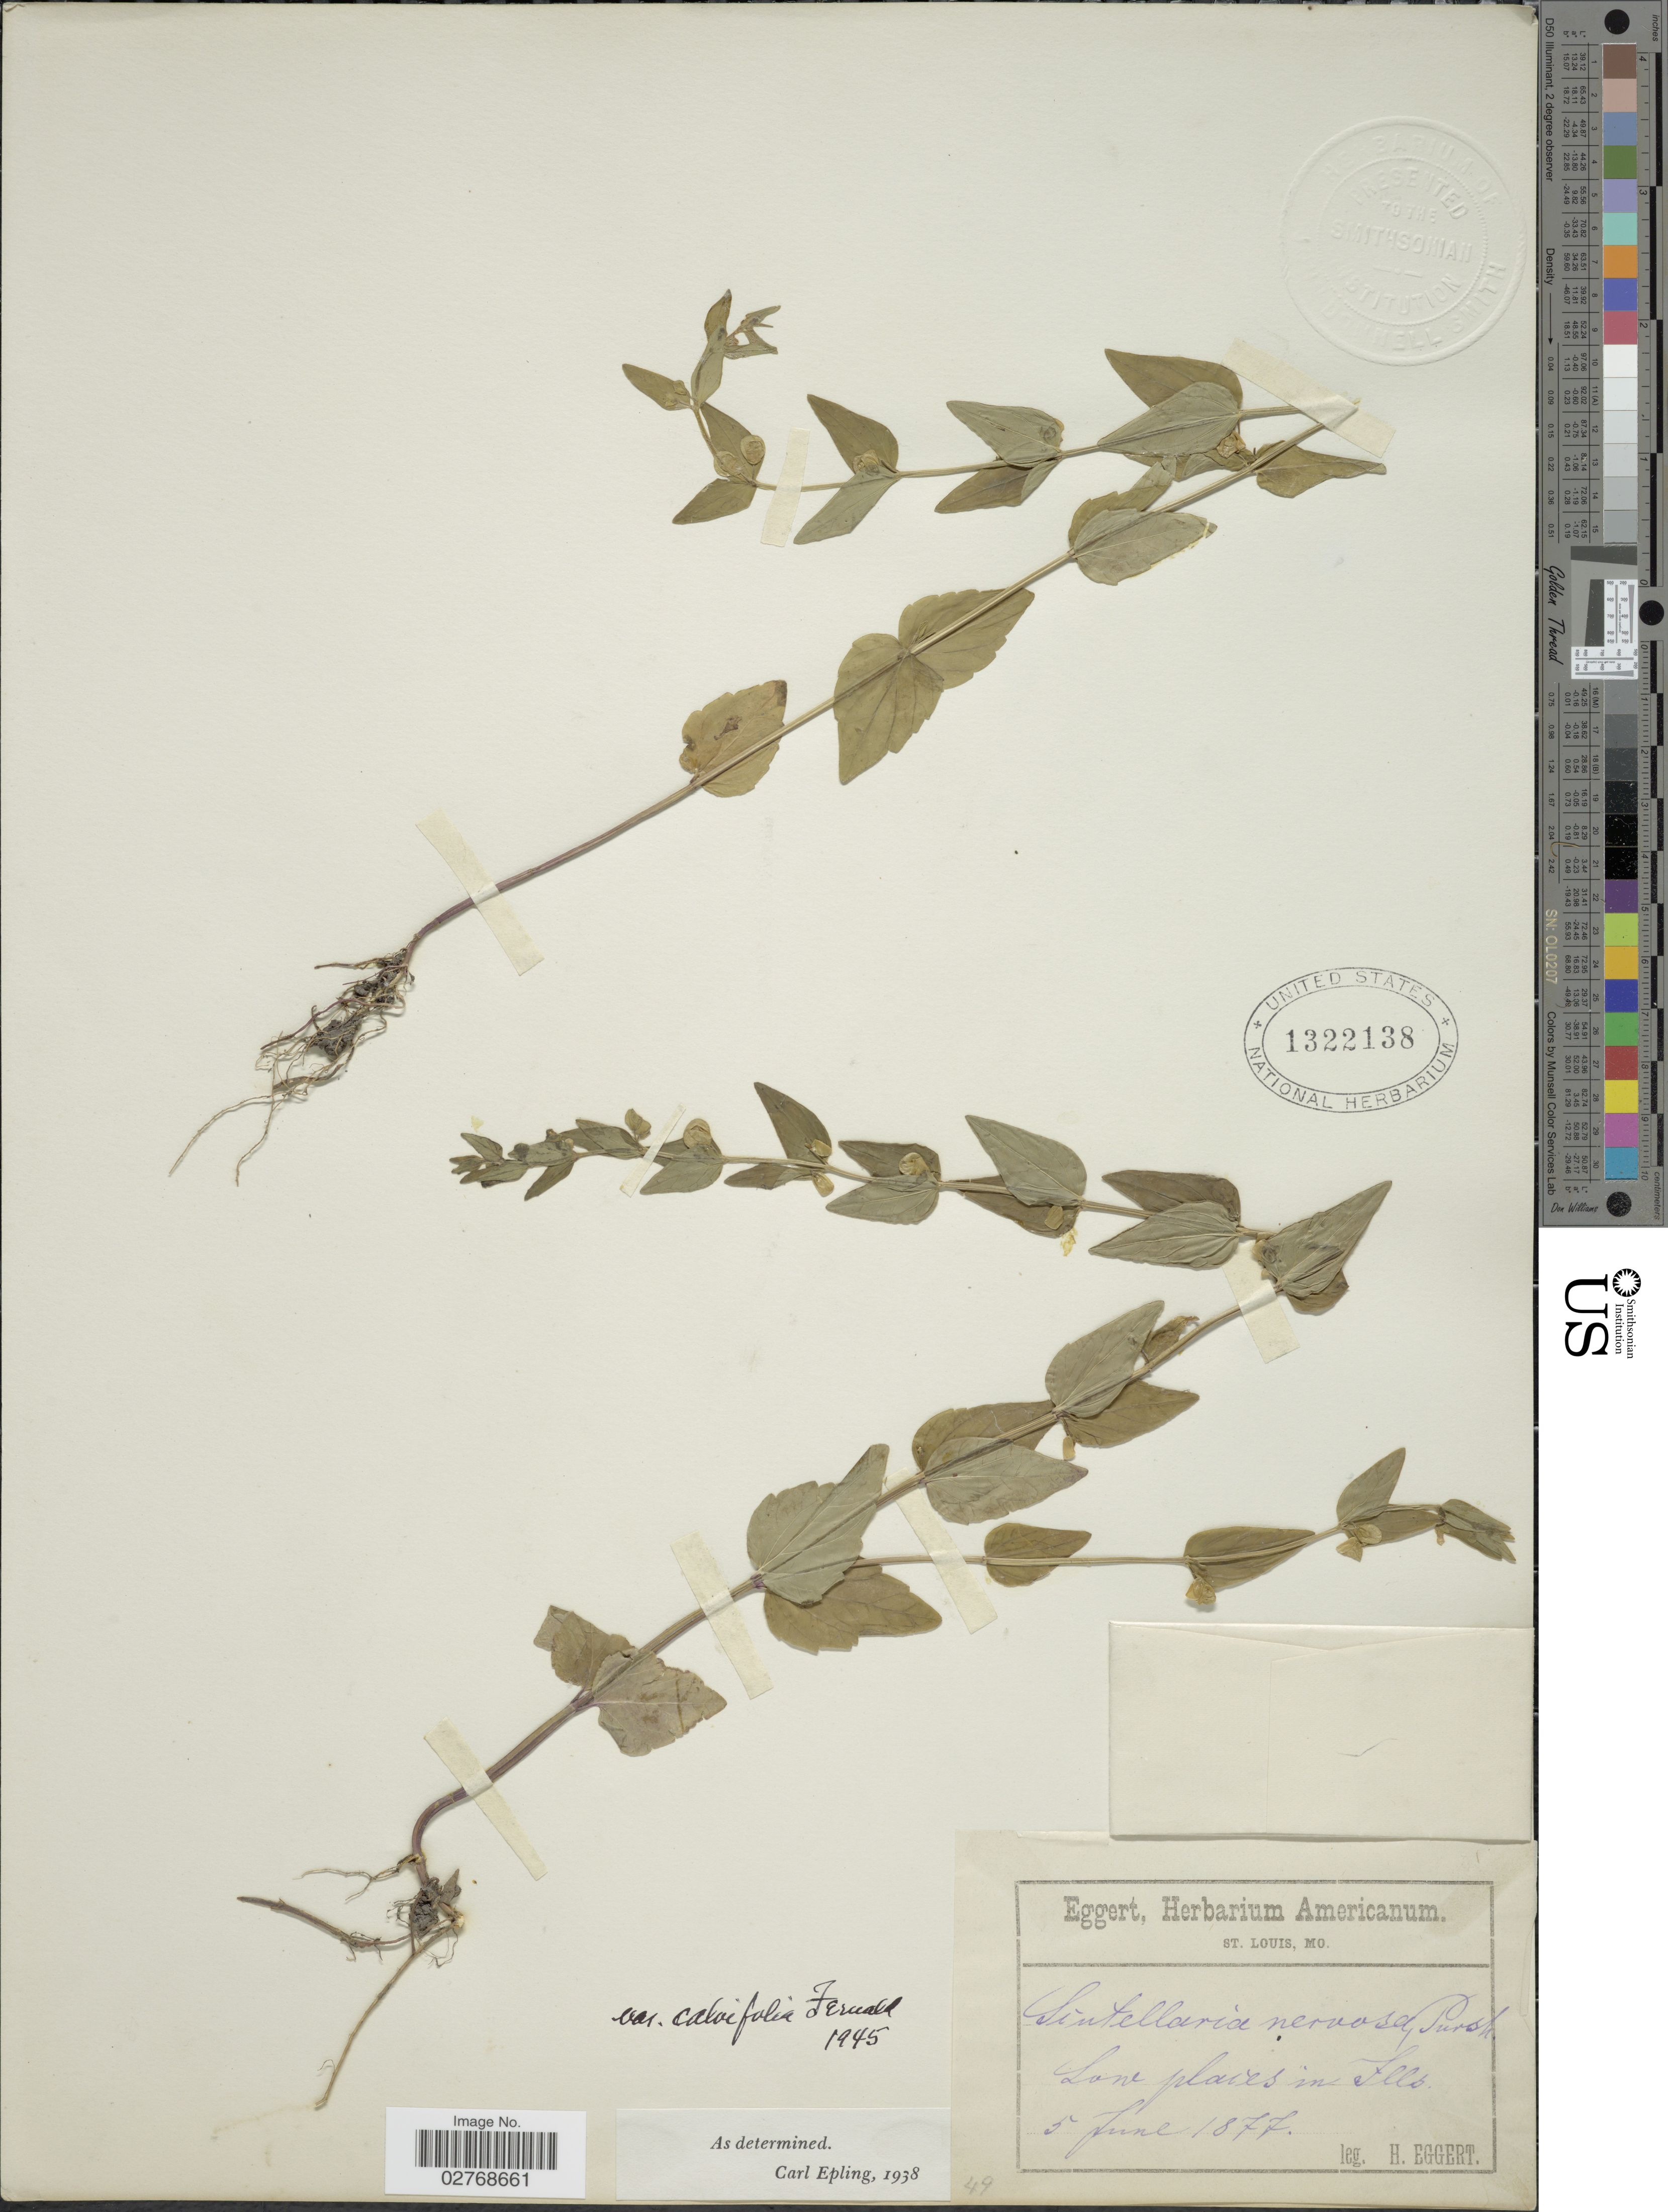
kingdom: Plantae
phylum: Tracheophyta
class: Magnoliopsida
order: Lamiales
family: Lamiaceae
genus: Scutellaria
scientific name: Scutellaria nervosa var. calvifolia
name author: Fernald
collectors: H. Eggert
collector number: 49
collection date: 1877-06-05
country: United States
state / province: Illinois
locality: Low places in Ills.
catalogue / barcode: US 1322138